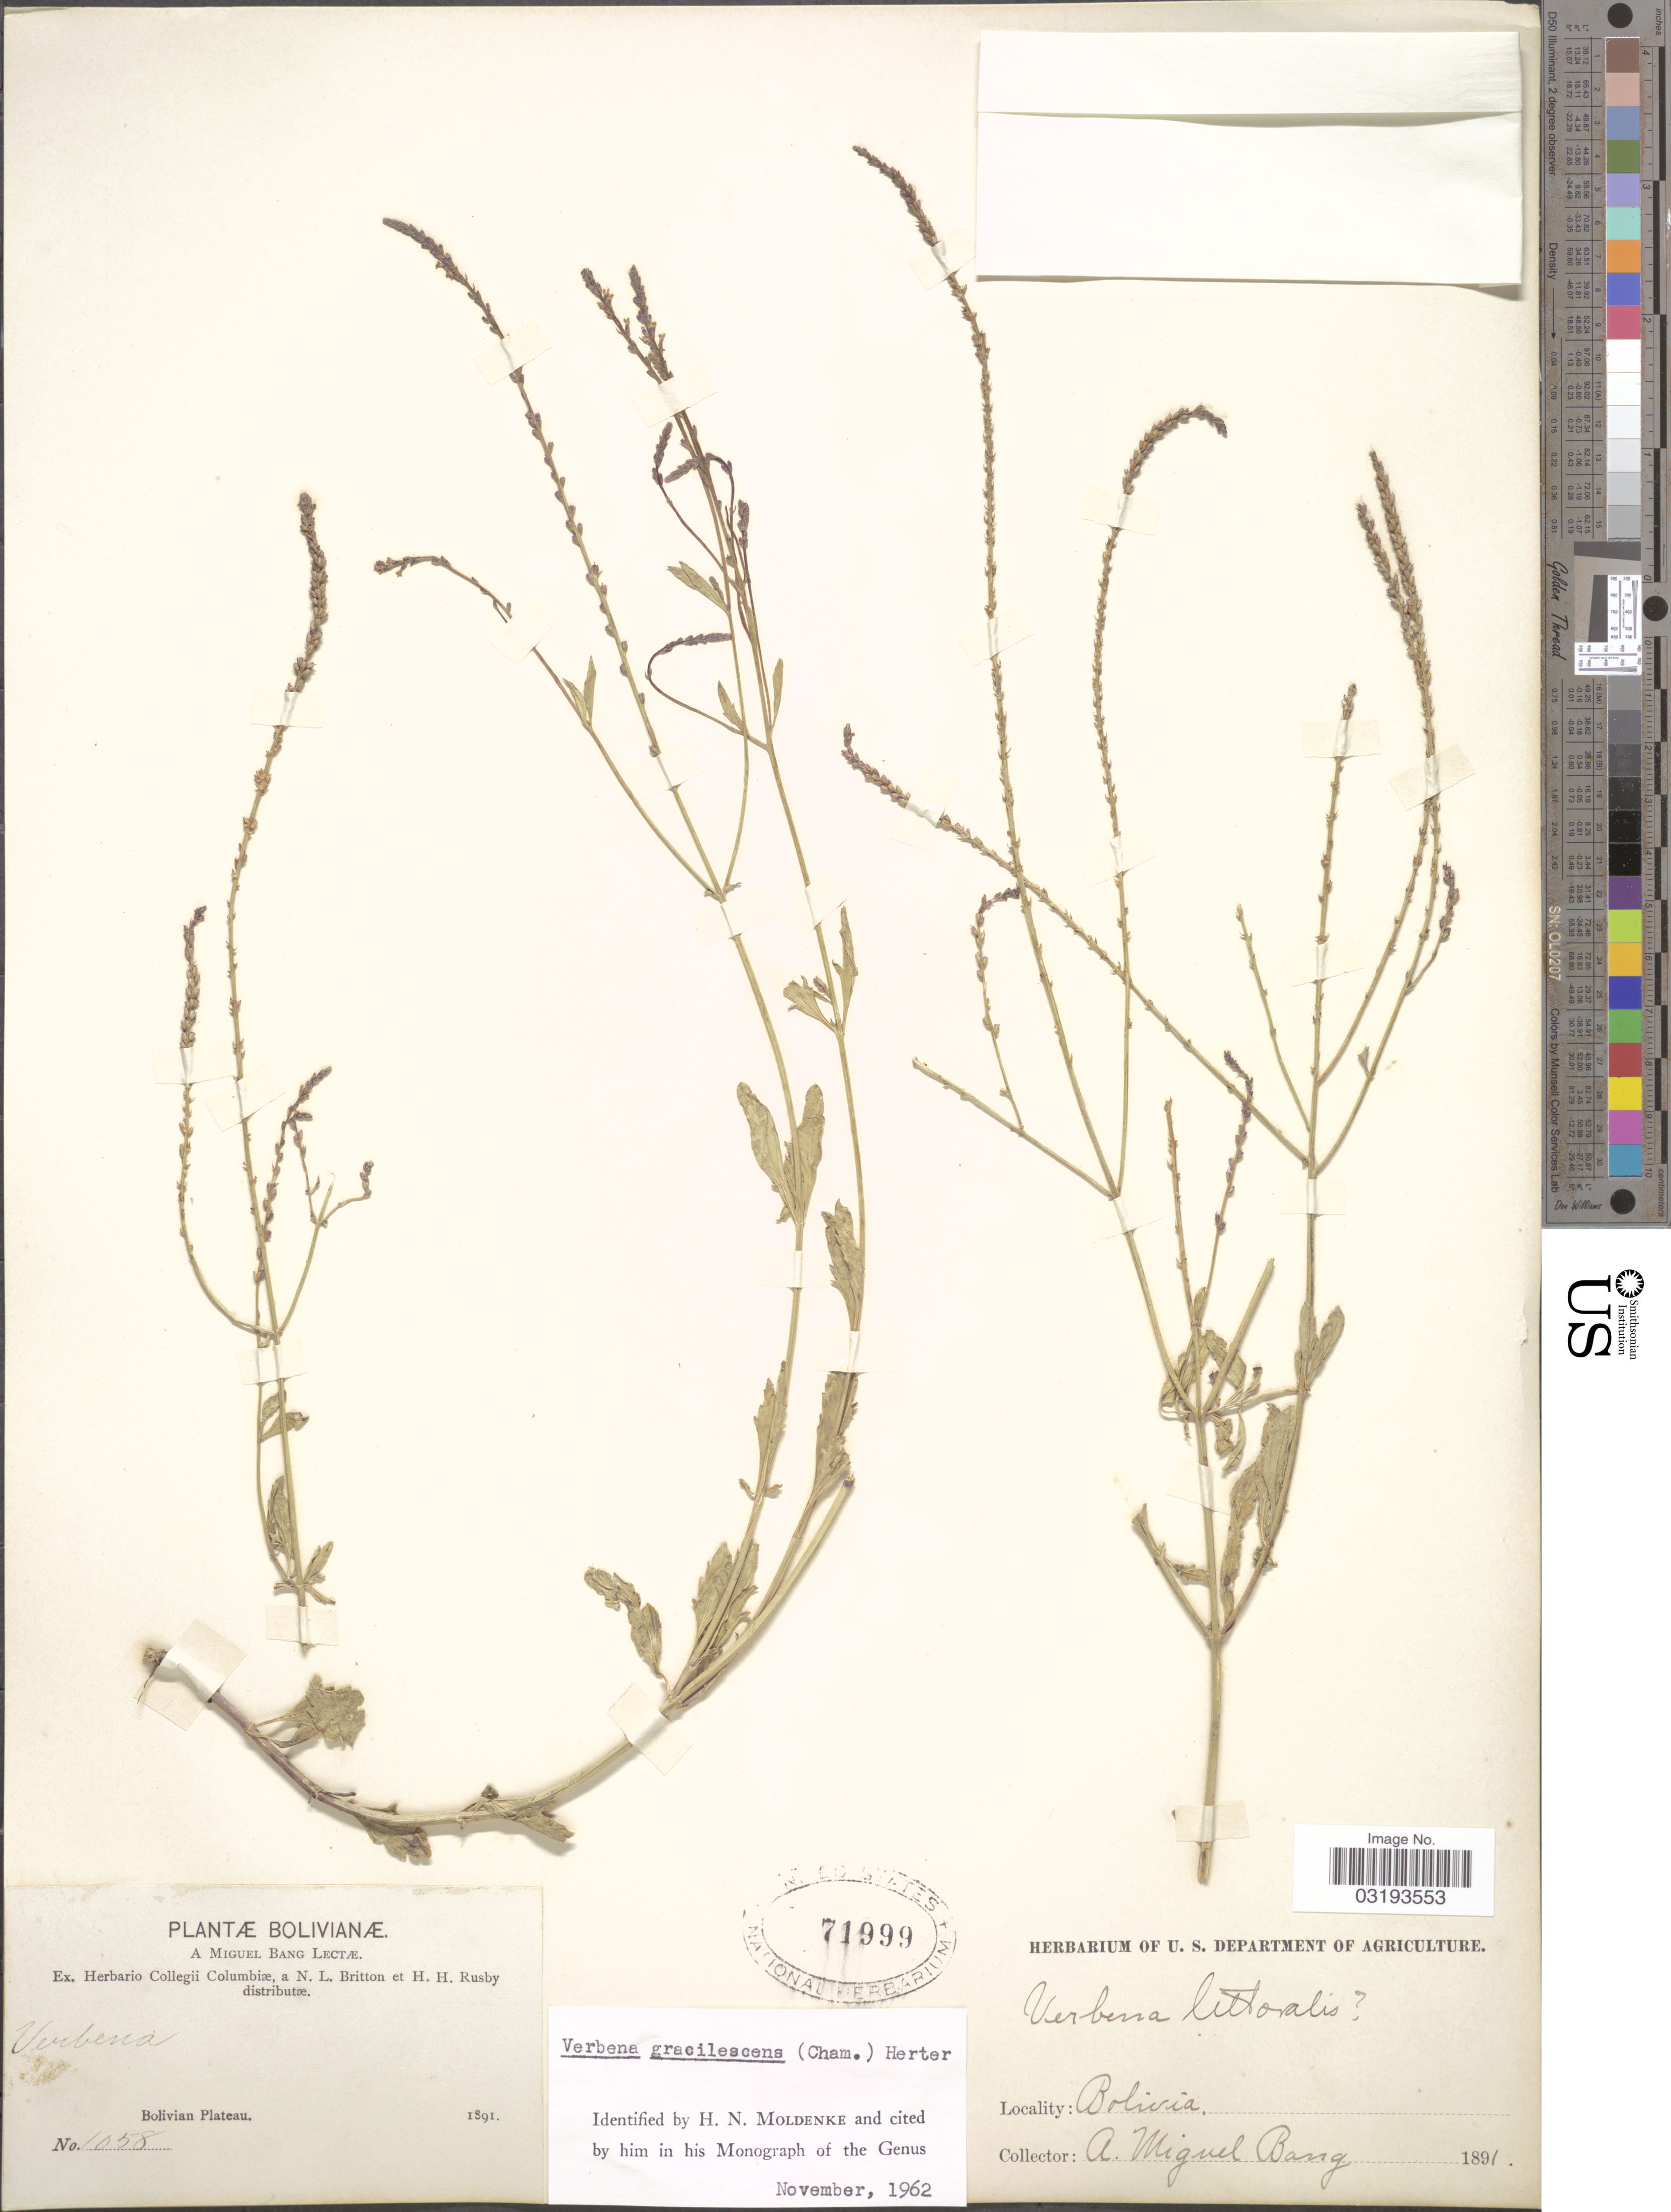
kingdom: Plantae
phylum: Tracheophyta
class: Magnoliopsida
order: Lamiales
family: Verbenaceae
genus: Verbena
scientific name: Verbena gracilescens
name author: (Cham.) Herter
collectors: M. Bang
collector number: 1058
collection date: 1891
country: Bolivia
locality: Bolivian Plateau.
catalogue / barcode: US 71999